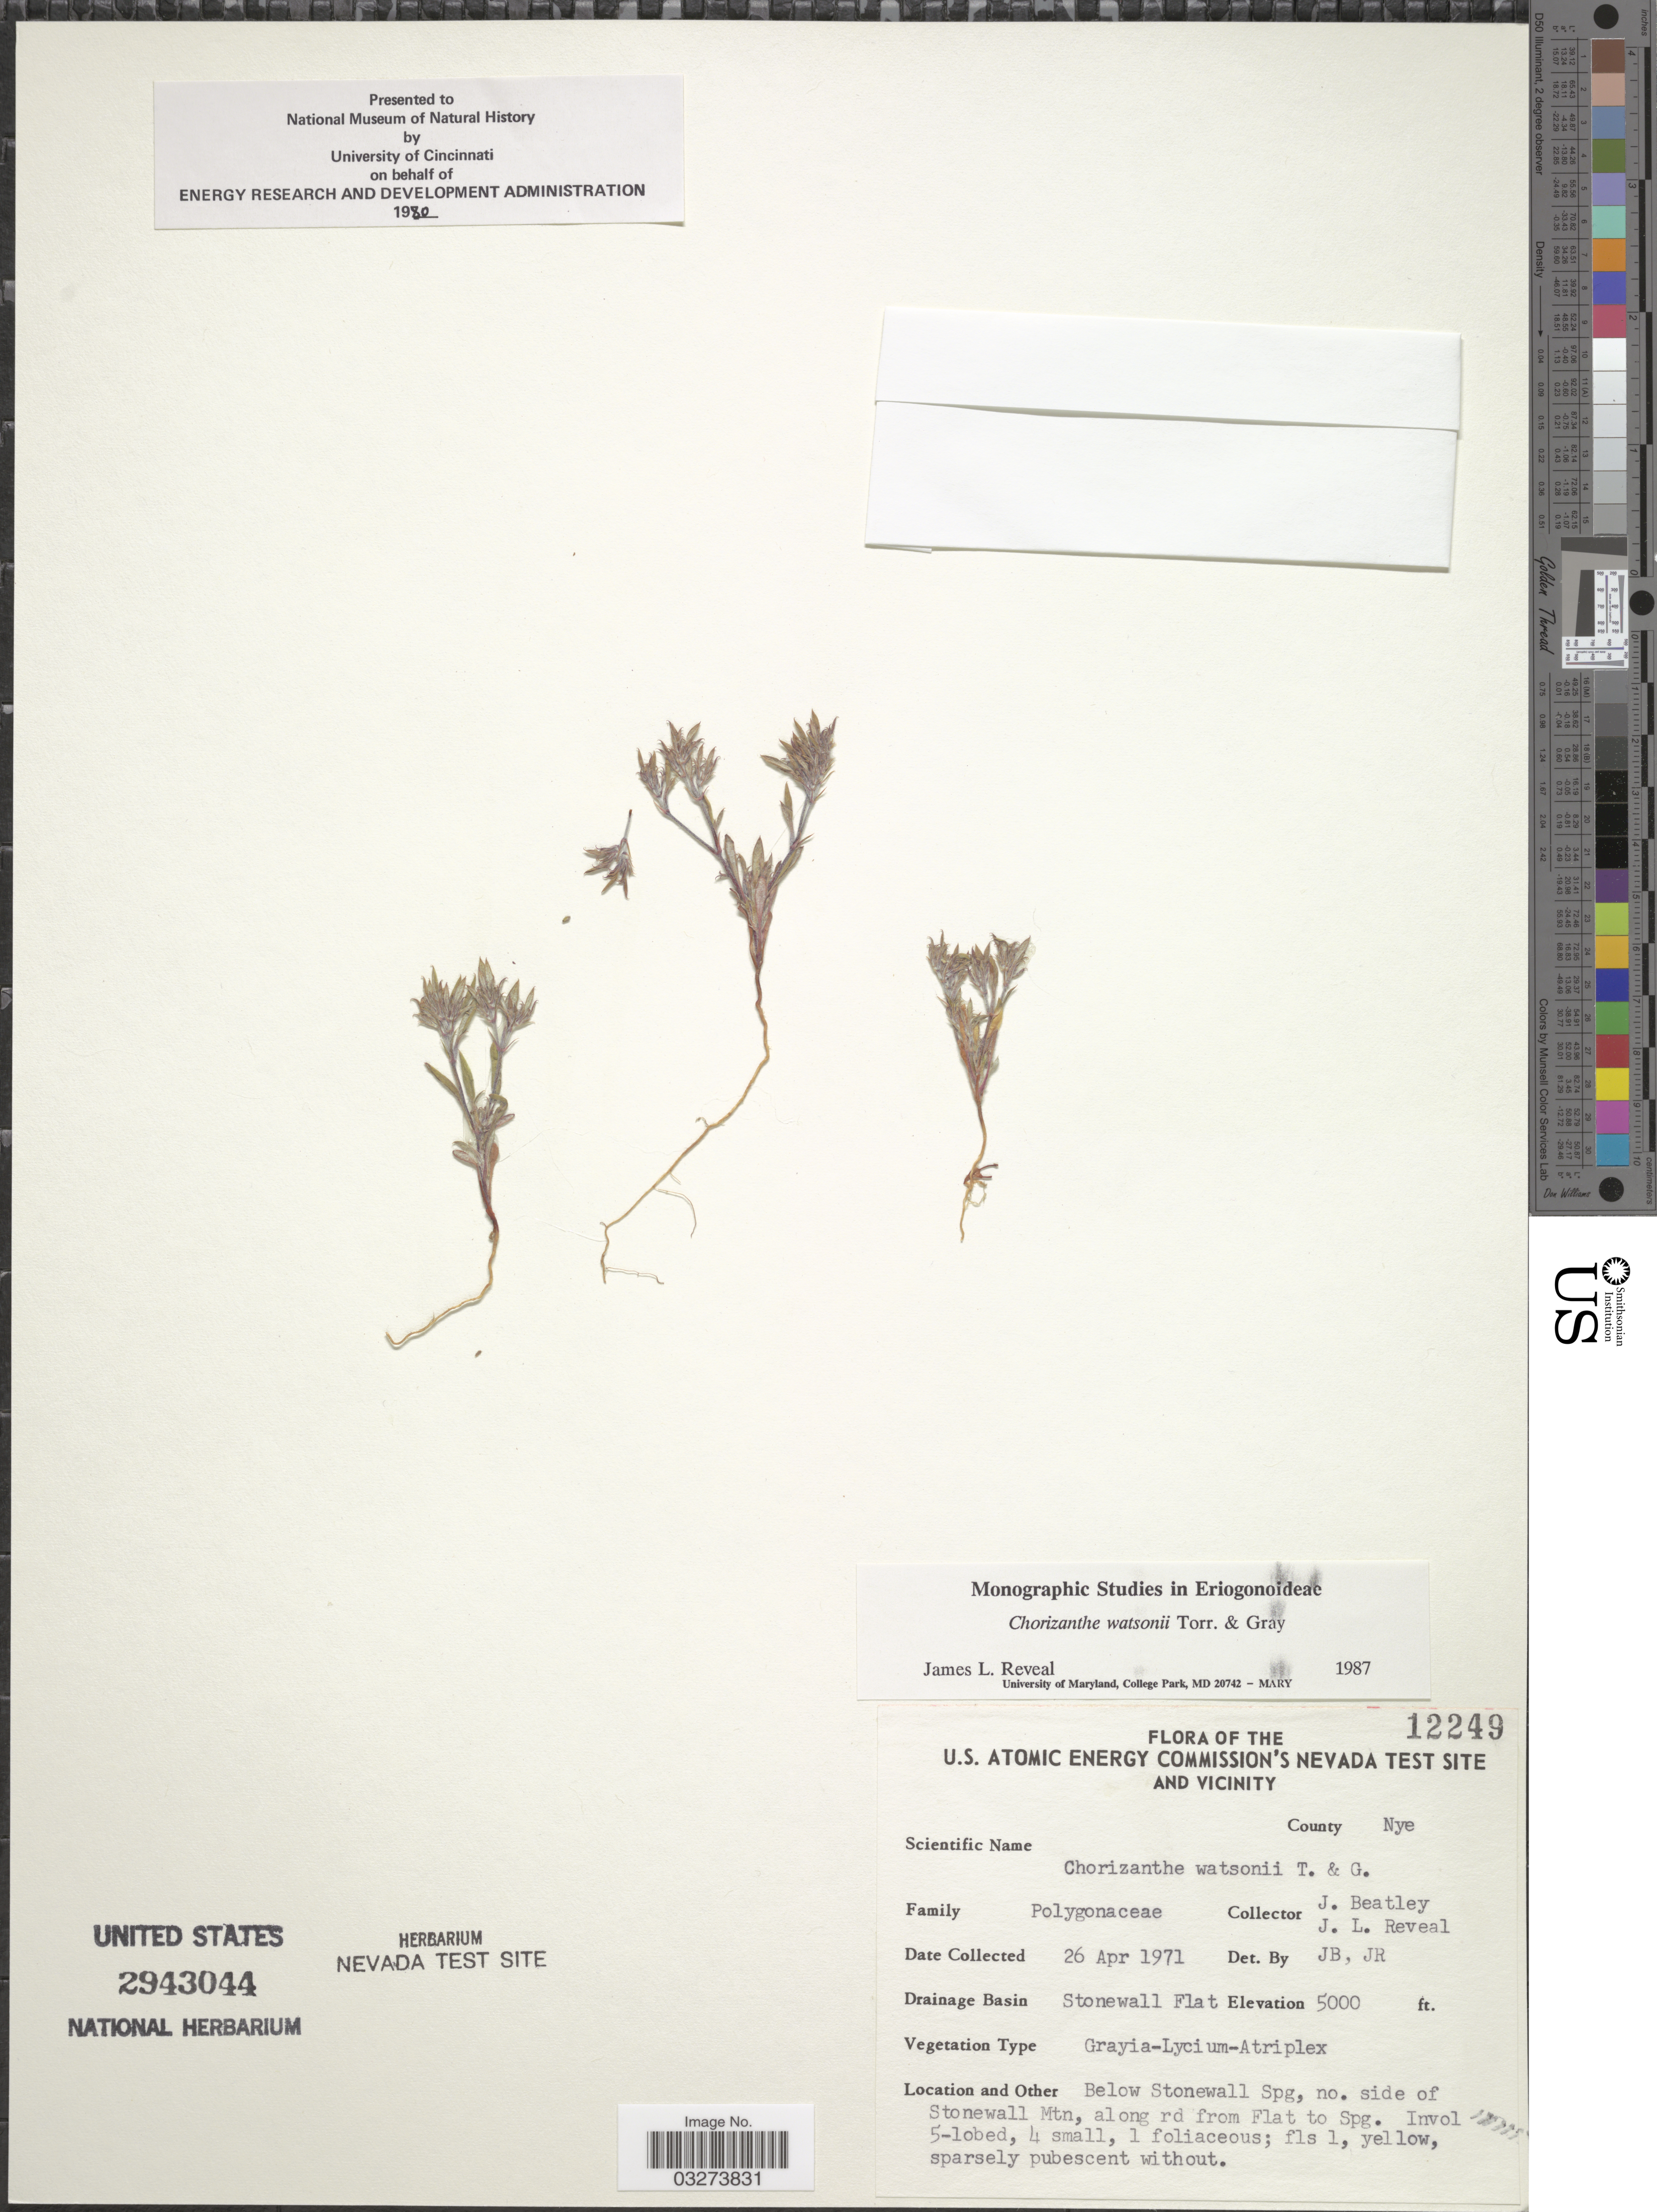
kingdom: Plantae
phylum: Tracheophyta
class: Magnoliopsida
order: Caryophyllales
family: Polygonaceae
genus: Chorizanthe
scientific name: Chorizanthe watsonii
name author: Torr. & A. Gray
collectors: J. C. Beatley & J. L. Reveal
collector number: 12249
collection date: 1971-04-26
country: United States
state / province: Nevada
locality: U.S. Atomic Energy Commission's Nevada Test Site and vicinity. County Nye, Drainage Basin Stonewall Flat. Below Stonewall Spg, no. side of Stonewall Mtn, along rd from Flat to Spg.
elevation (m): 1524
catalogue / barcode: US 2943044